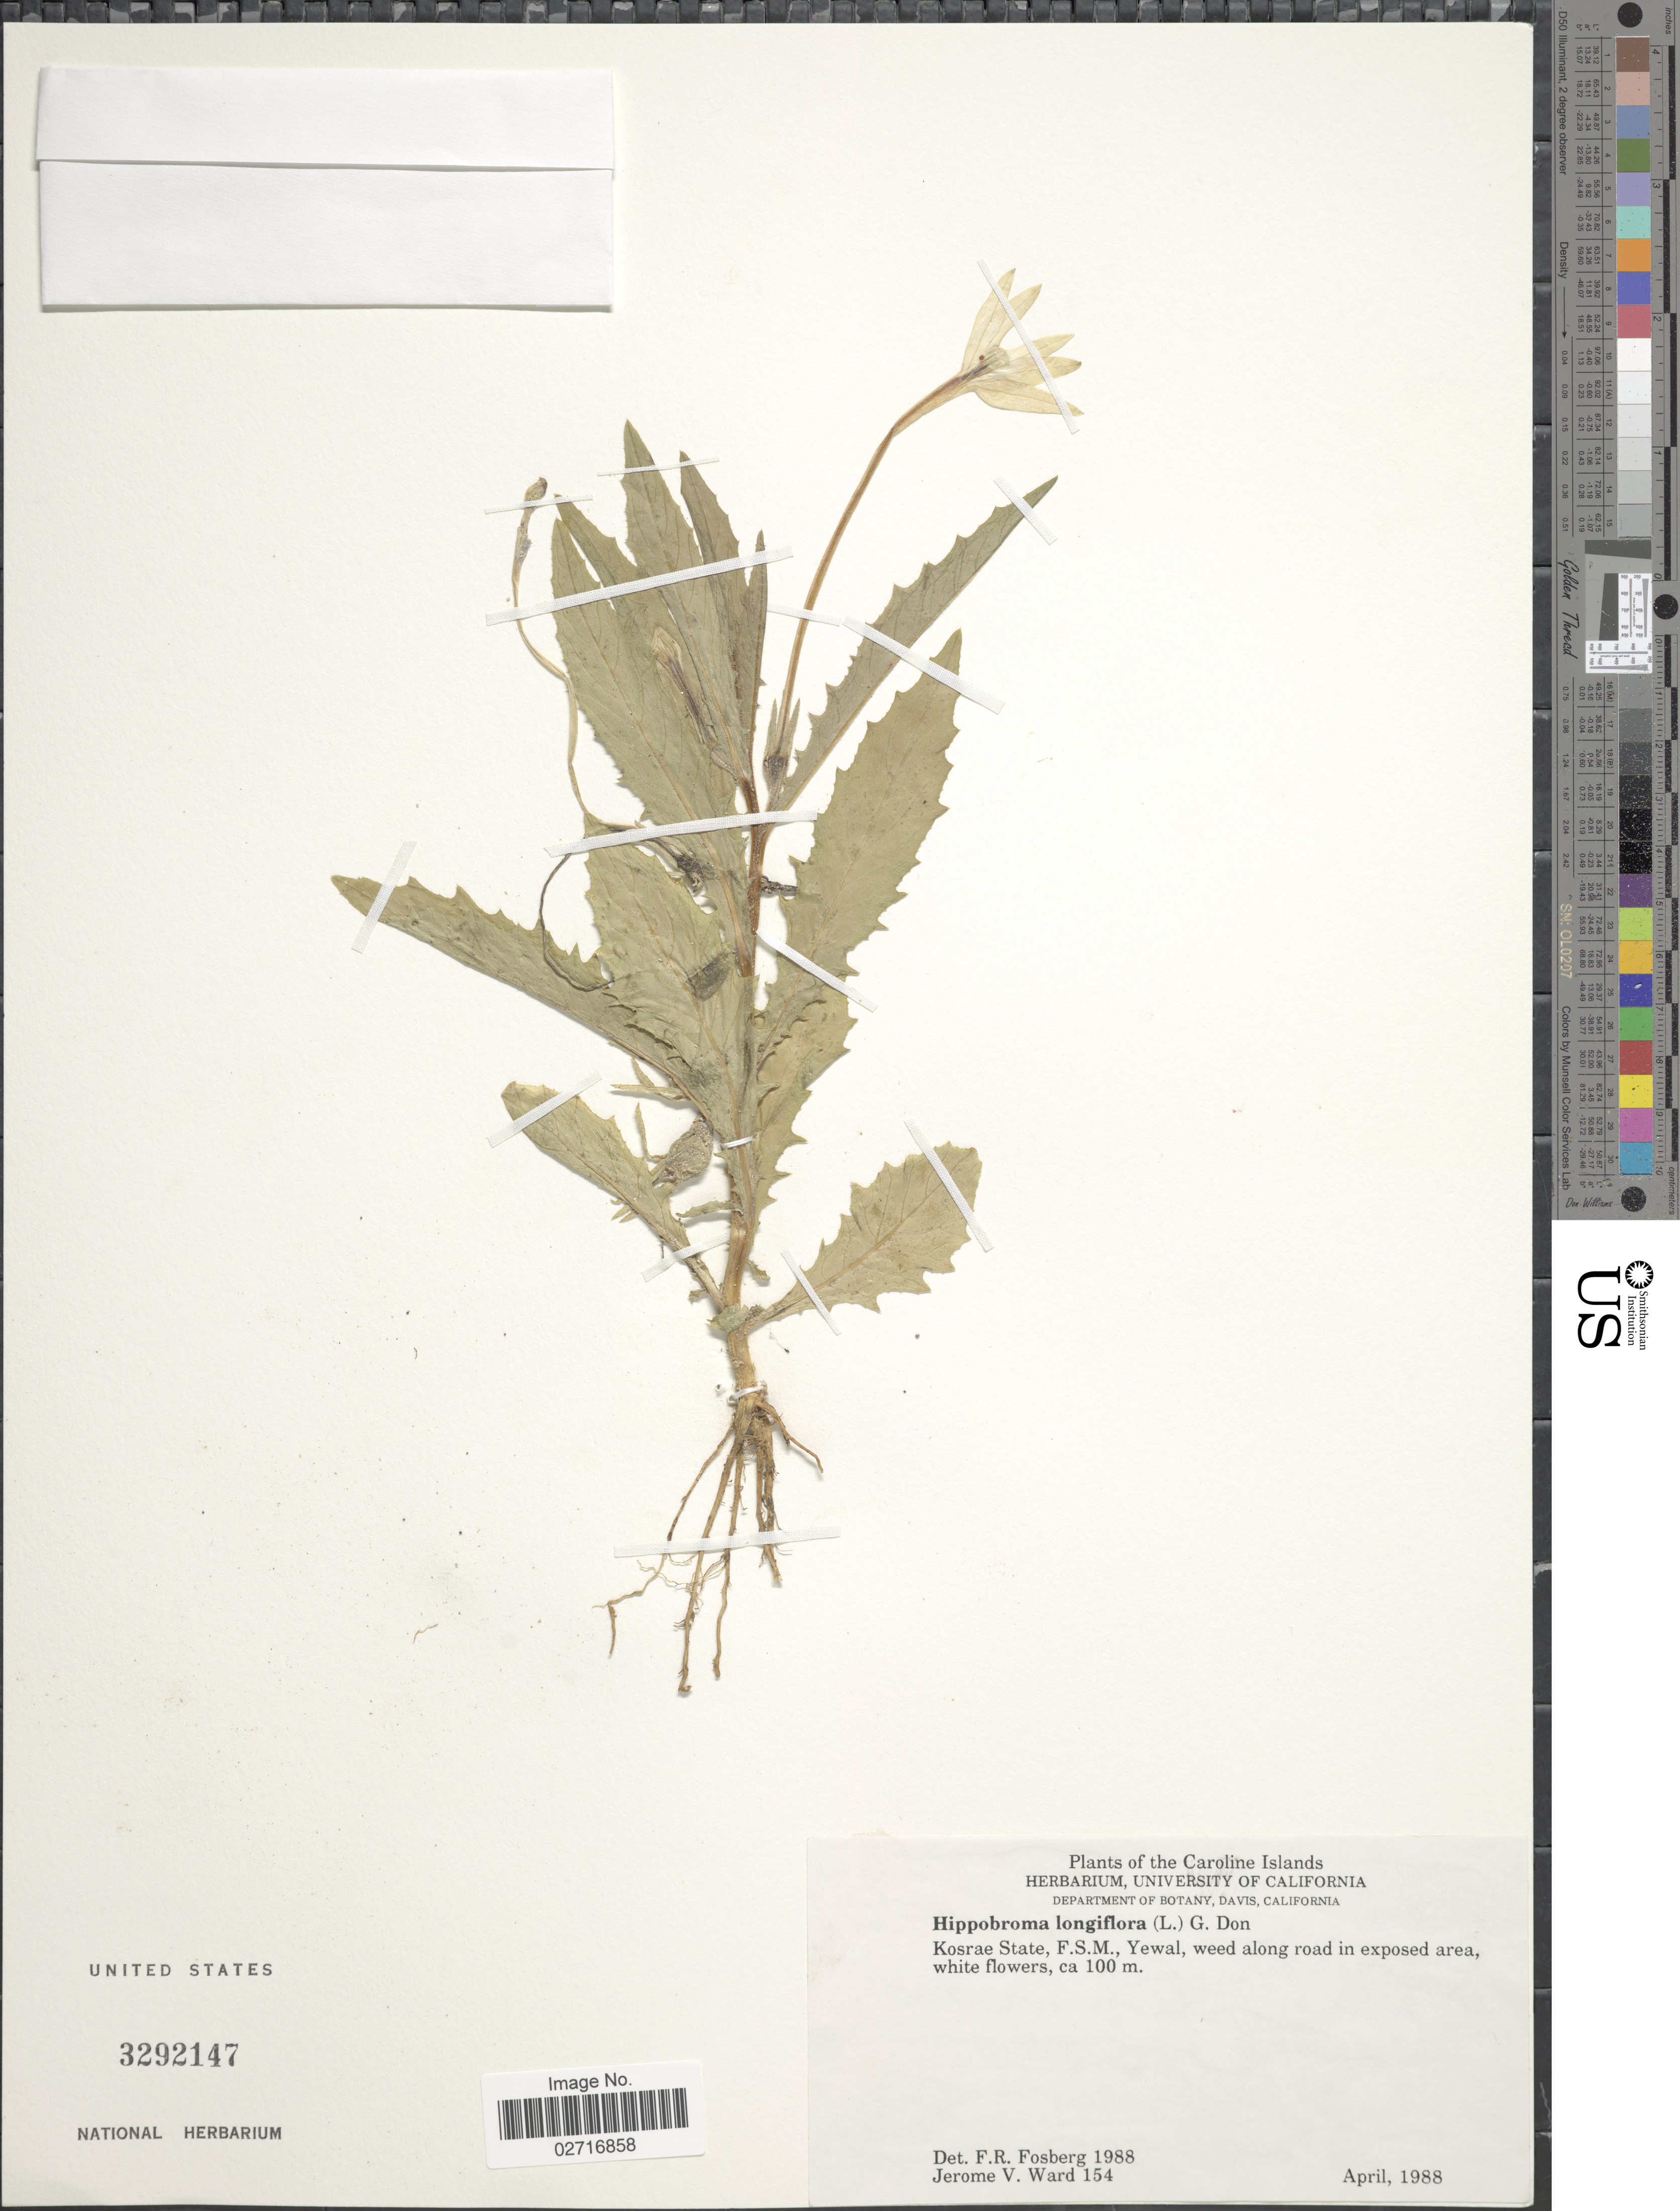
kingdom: Plantae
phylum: Tracheophyta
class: Magnoliopsida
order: Asterales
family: Campanulaceae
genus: Hippobroma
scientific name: Hippobroma longiflora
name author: (L.) G. Don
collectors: J. V. Ward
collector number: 154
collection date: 1988-04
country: Micronesia, Federated States of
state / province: Kosrae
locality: The Caroline Islands, F.S.M., Yewal, weed along road in exposed area.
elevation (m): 100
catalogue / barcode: US 3292147